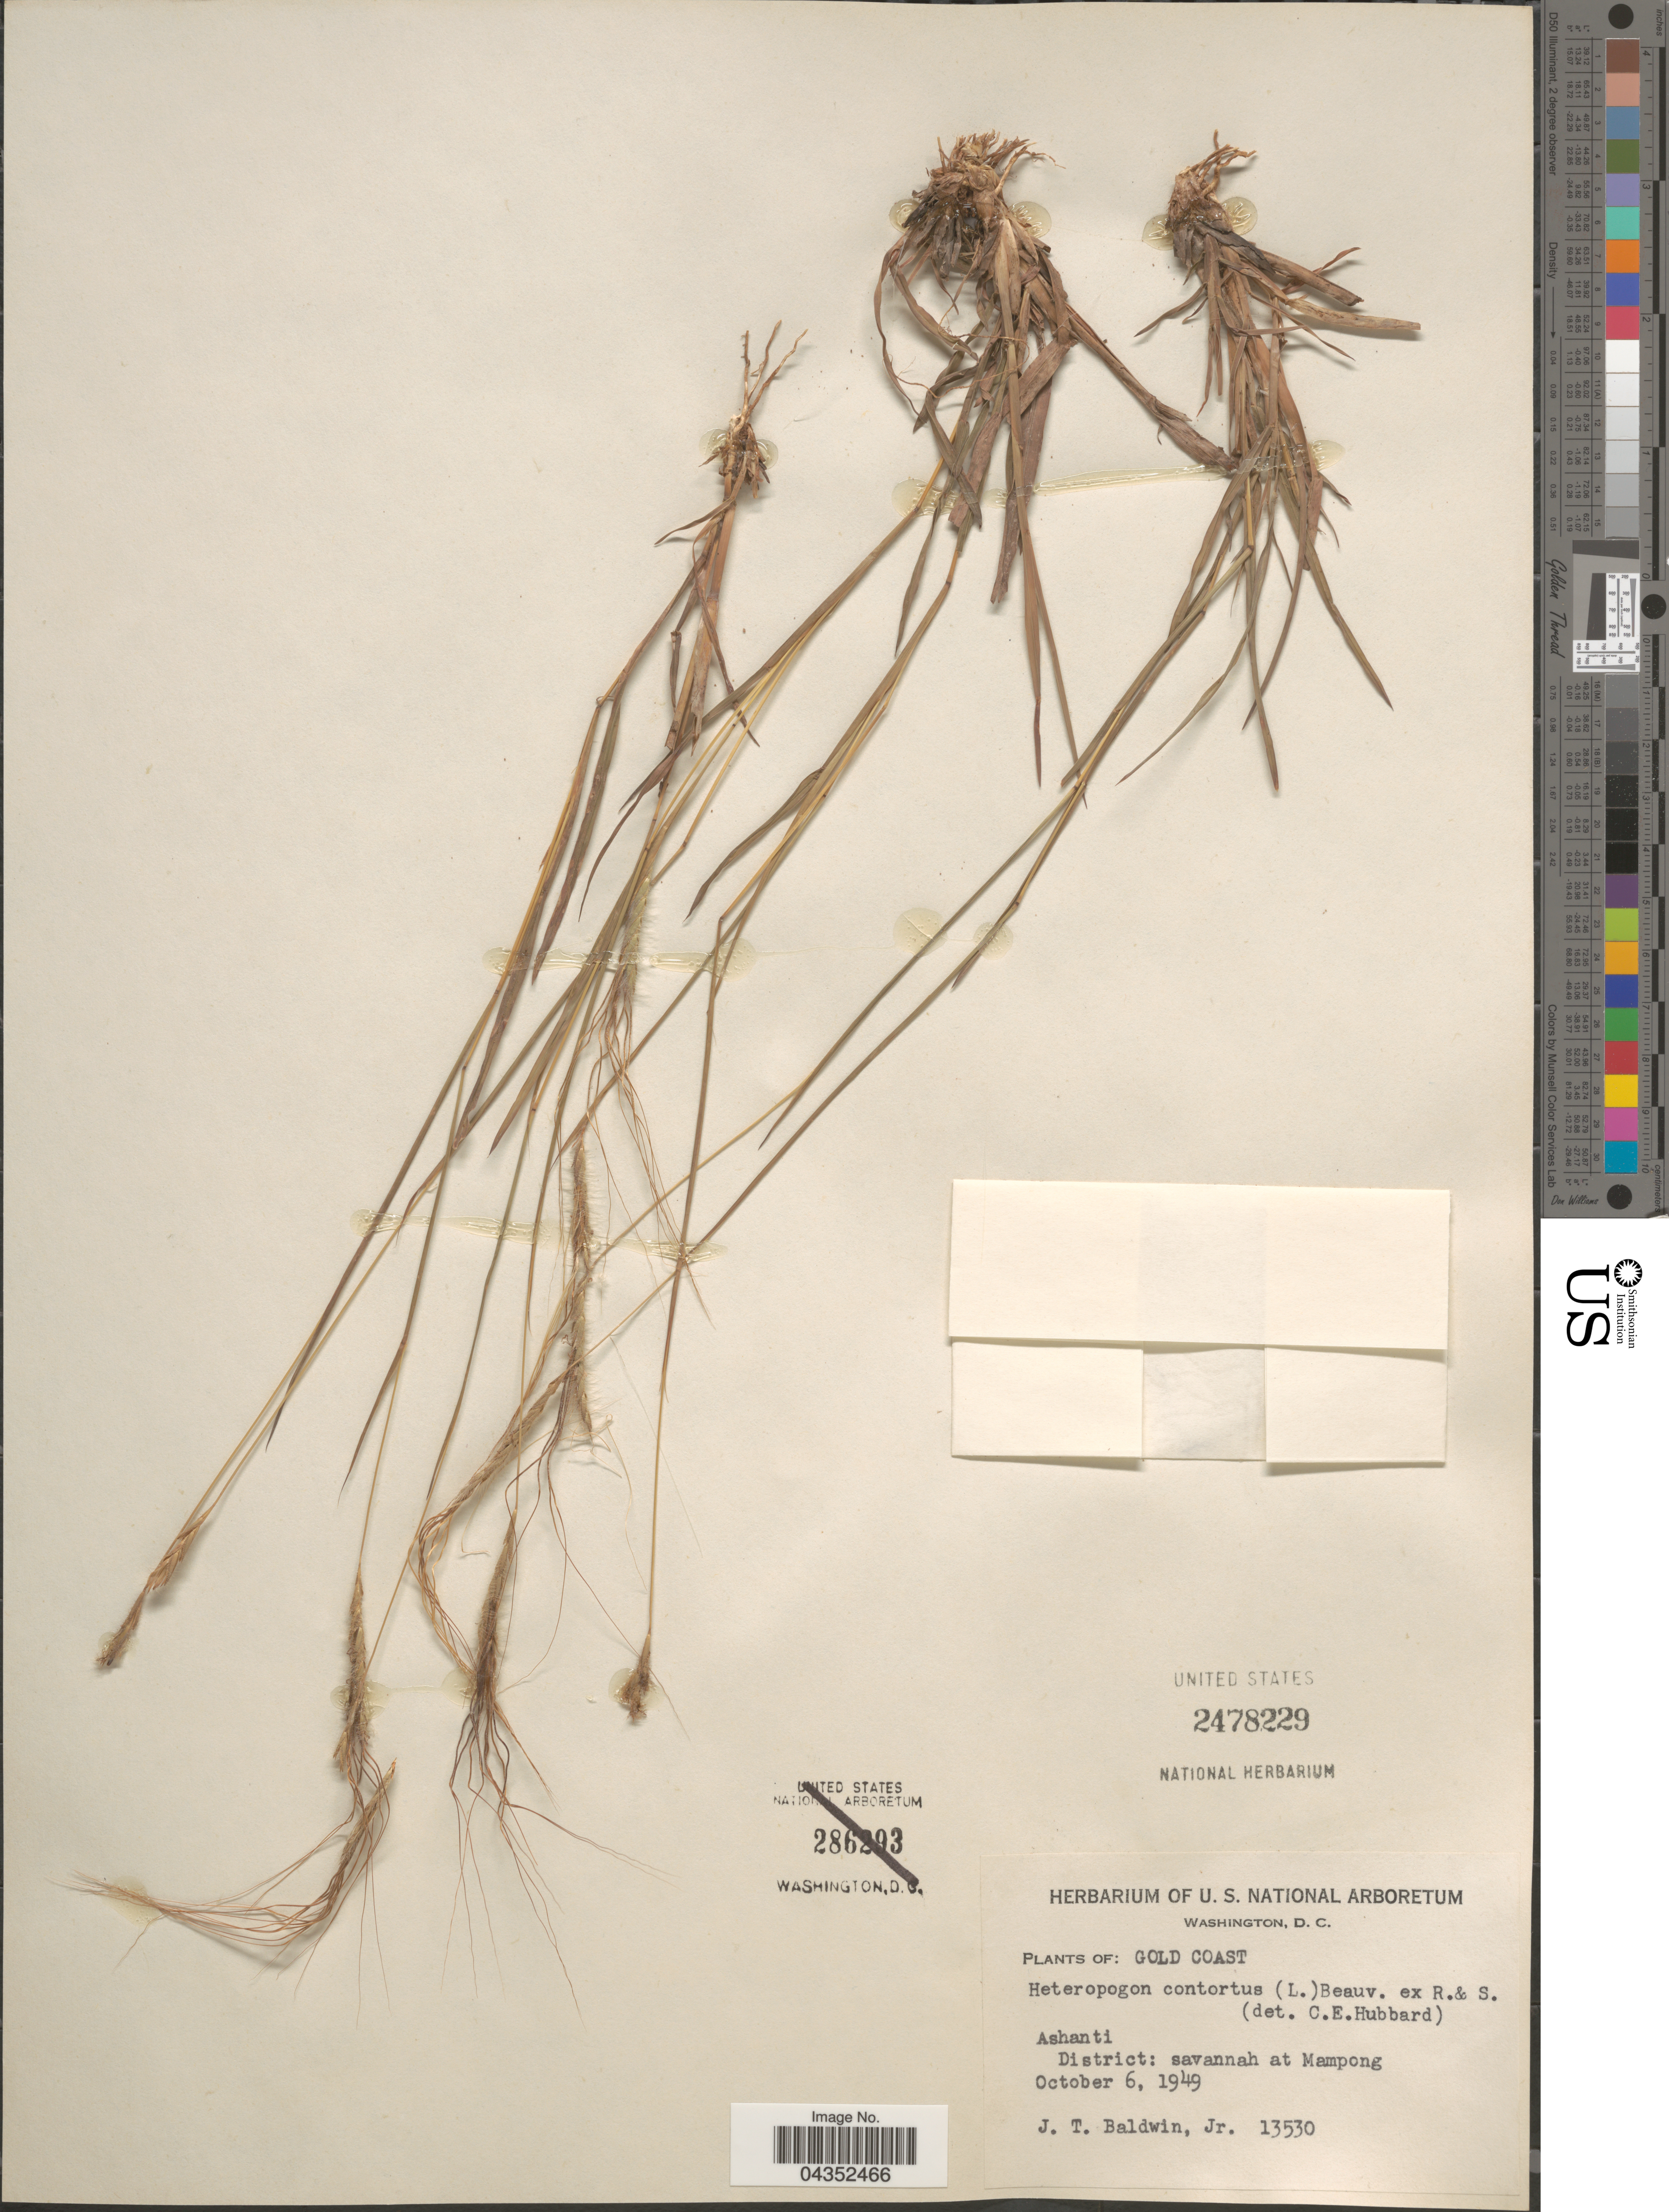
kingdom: Plantae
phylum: Tracheophyta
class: Liliopsida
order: Poales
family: Poaceae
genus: Heteropogon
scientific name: Heteropogon contortus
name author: (L.) P. Beauv. ex Roem. & Schult.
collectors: J. T. Baldwin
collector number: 13530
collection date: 1949-10-06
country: Ghana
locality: Gold Coast. Ashanti District: Savannah at Mampong.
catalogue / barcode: US 2478229